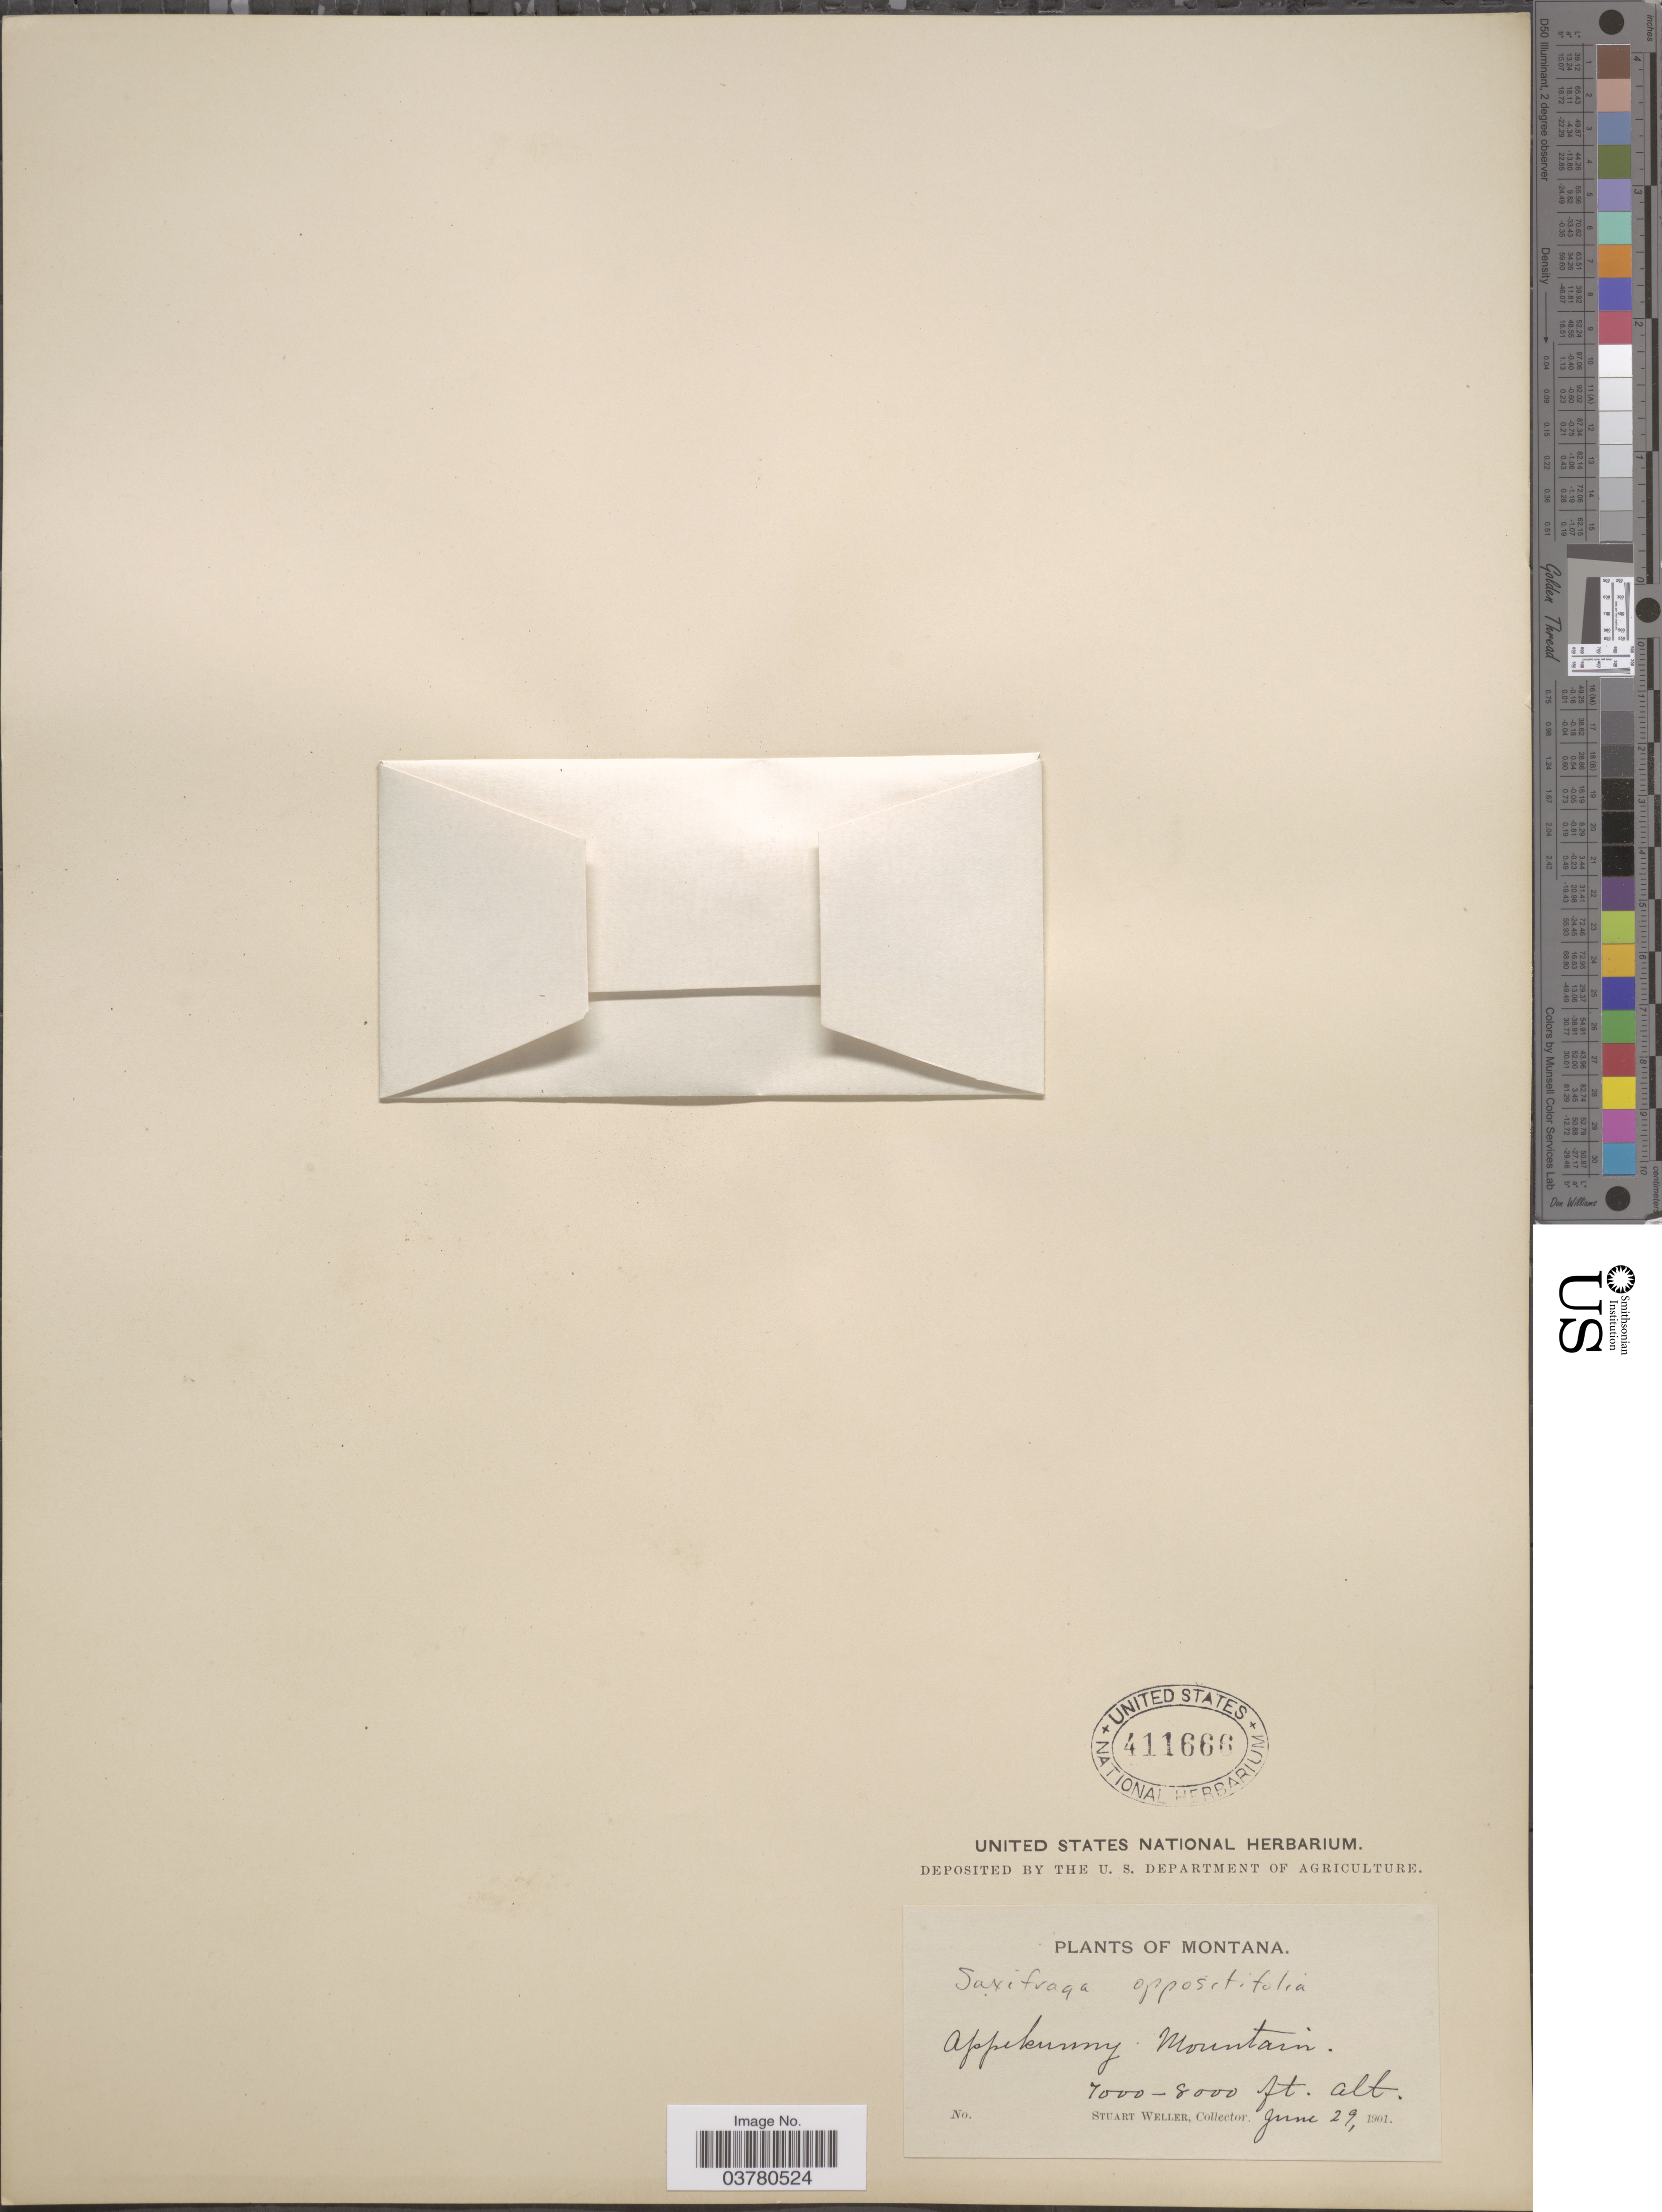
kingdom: Plantae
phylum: Tracheophyta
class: Magnoliopsida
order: Saxifragales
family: Saxifragaceae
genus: Saxifraga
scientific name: Saxifraga oppositifolia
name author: L.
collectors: S. Weller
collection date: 1901-06-29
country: United States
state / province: Montana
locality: Appekunny Mountain.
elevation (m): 2134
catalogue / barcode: US 411666